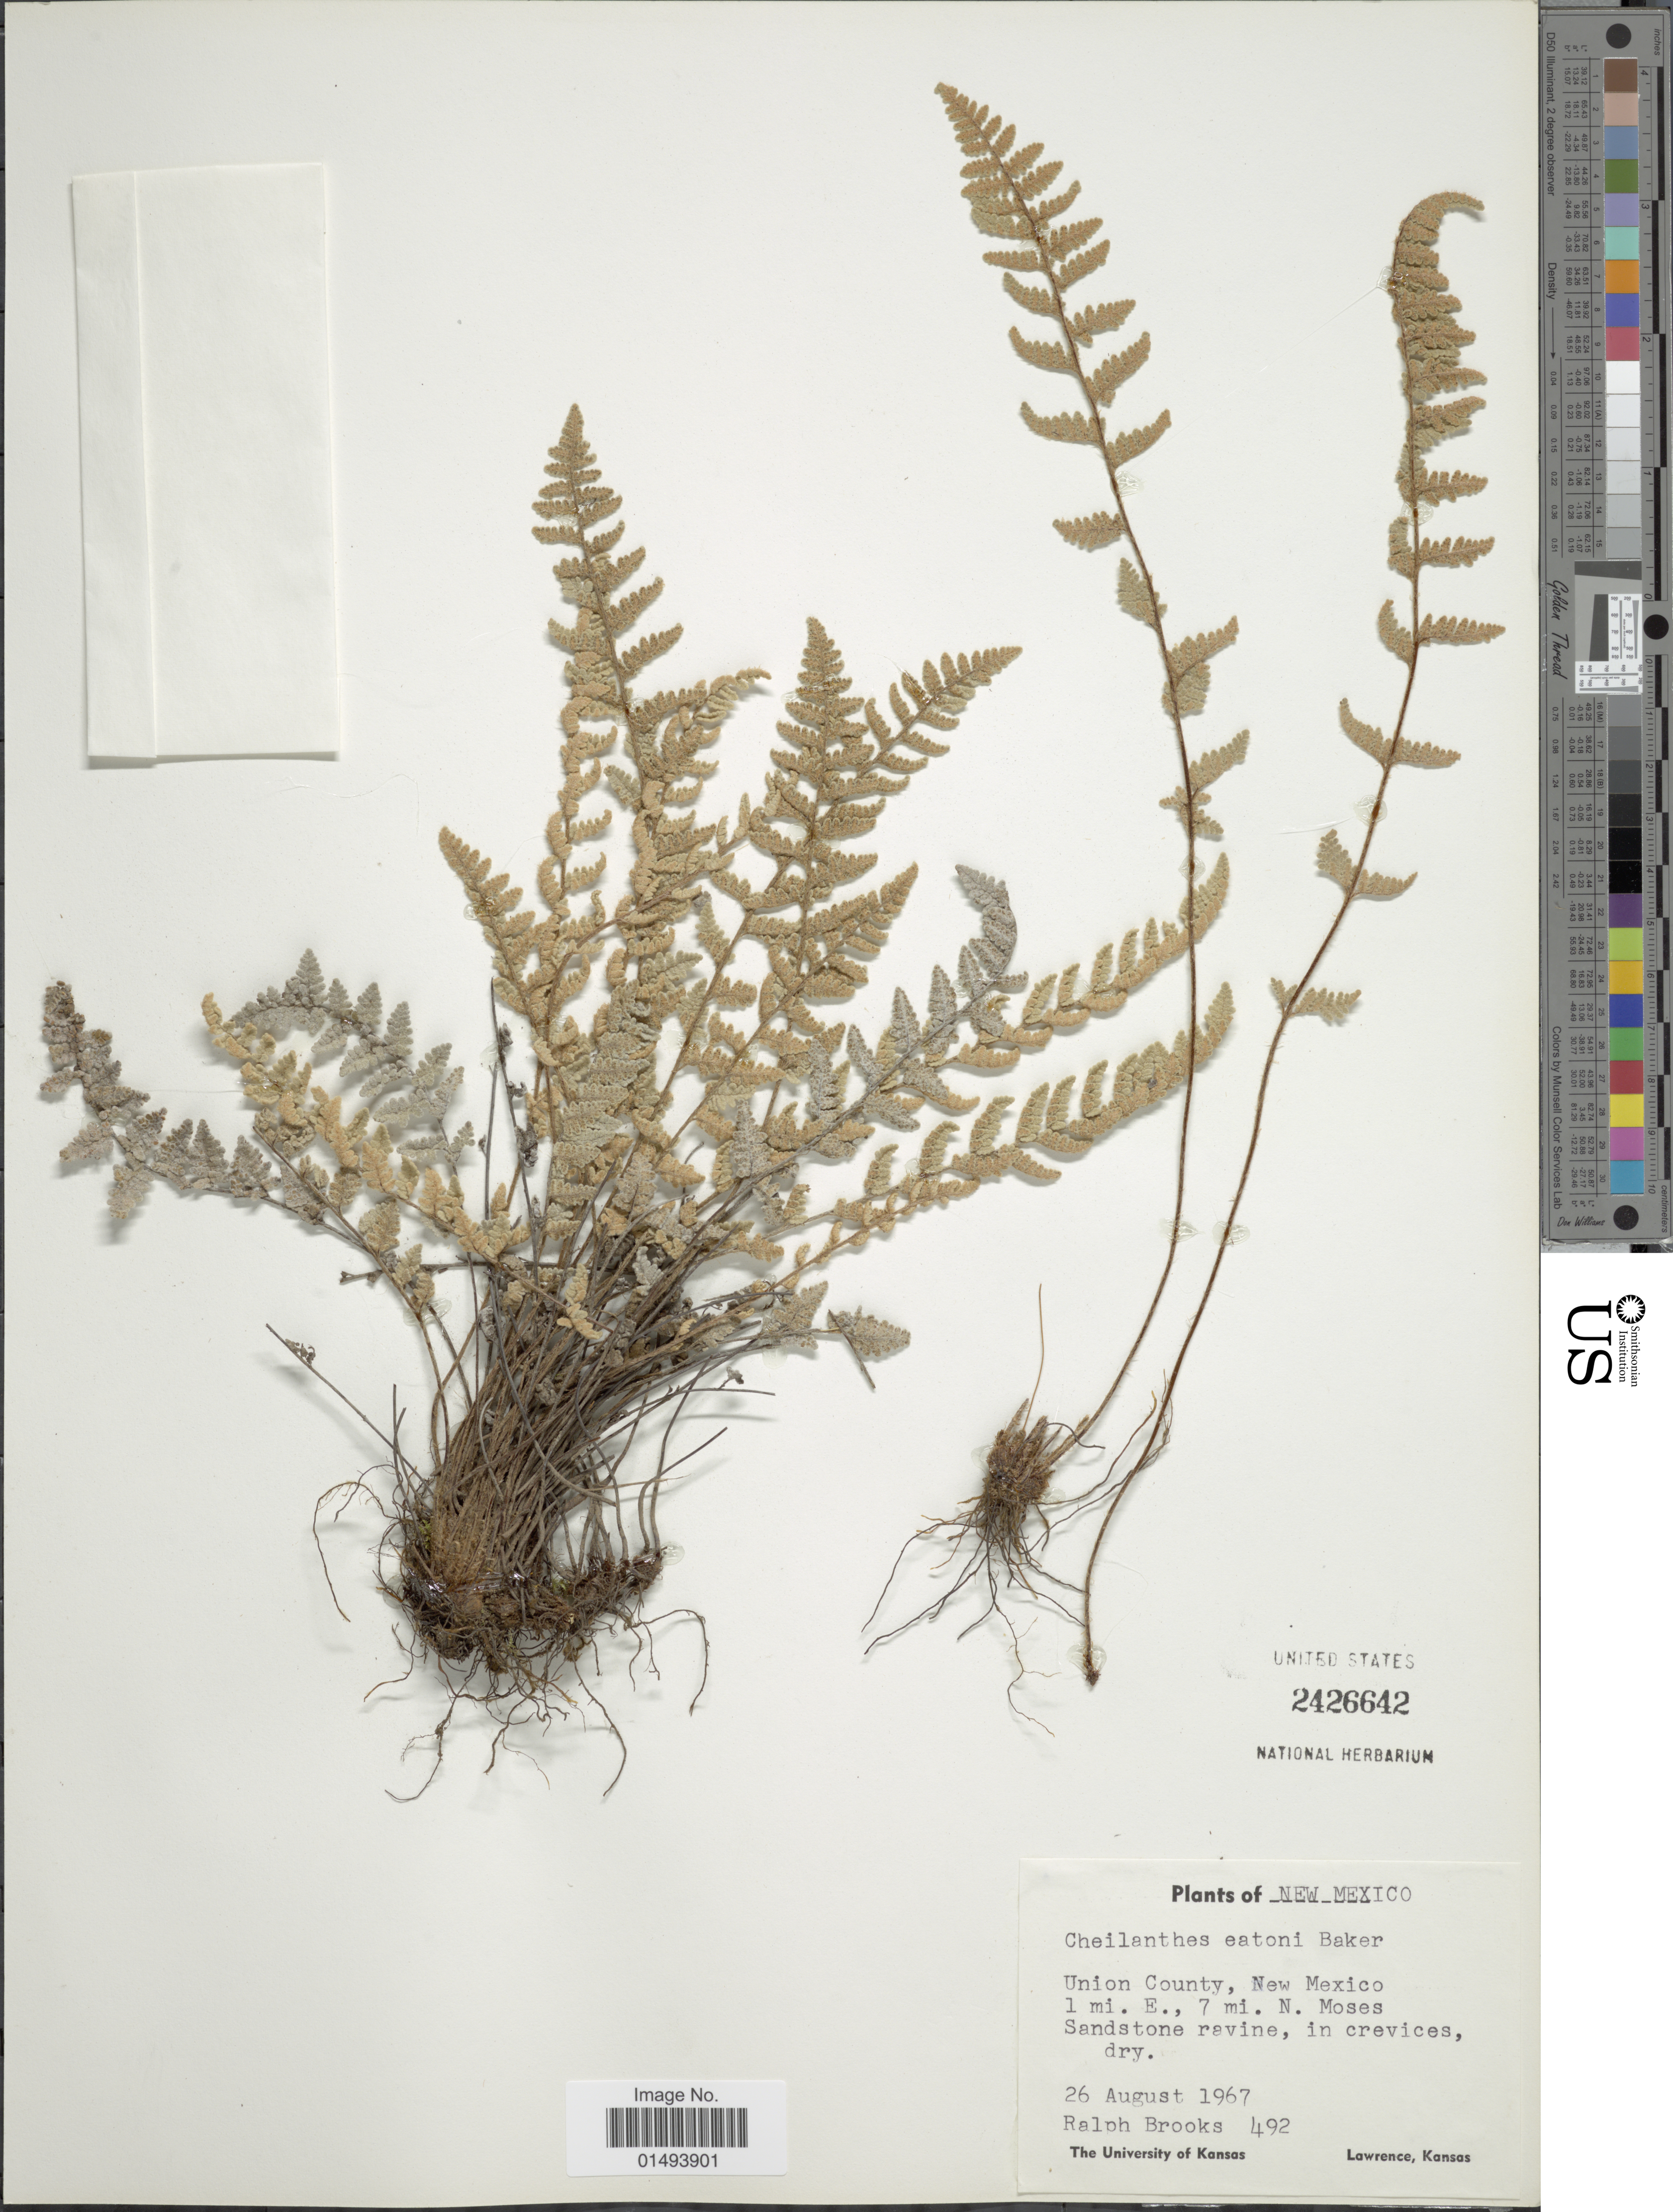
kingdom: Plantae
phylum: Tracheophyta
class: Polypodiopsida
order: Polypodiales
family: Pteridaceae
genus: Myriopteris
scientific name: Myriopteris rufa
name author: Fée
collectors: R. E. Brooks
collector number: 492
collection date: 1967-08-26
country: United States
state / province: New Mexico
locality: Plants of New Mexico, Union County, 1 mi. E., 7 mi. N. Moses Sandstone ravine, in crevices dry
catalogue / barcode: US 2426642